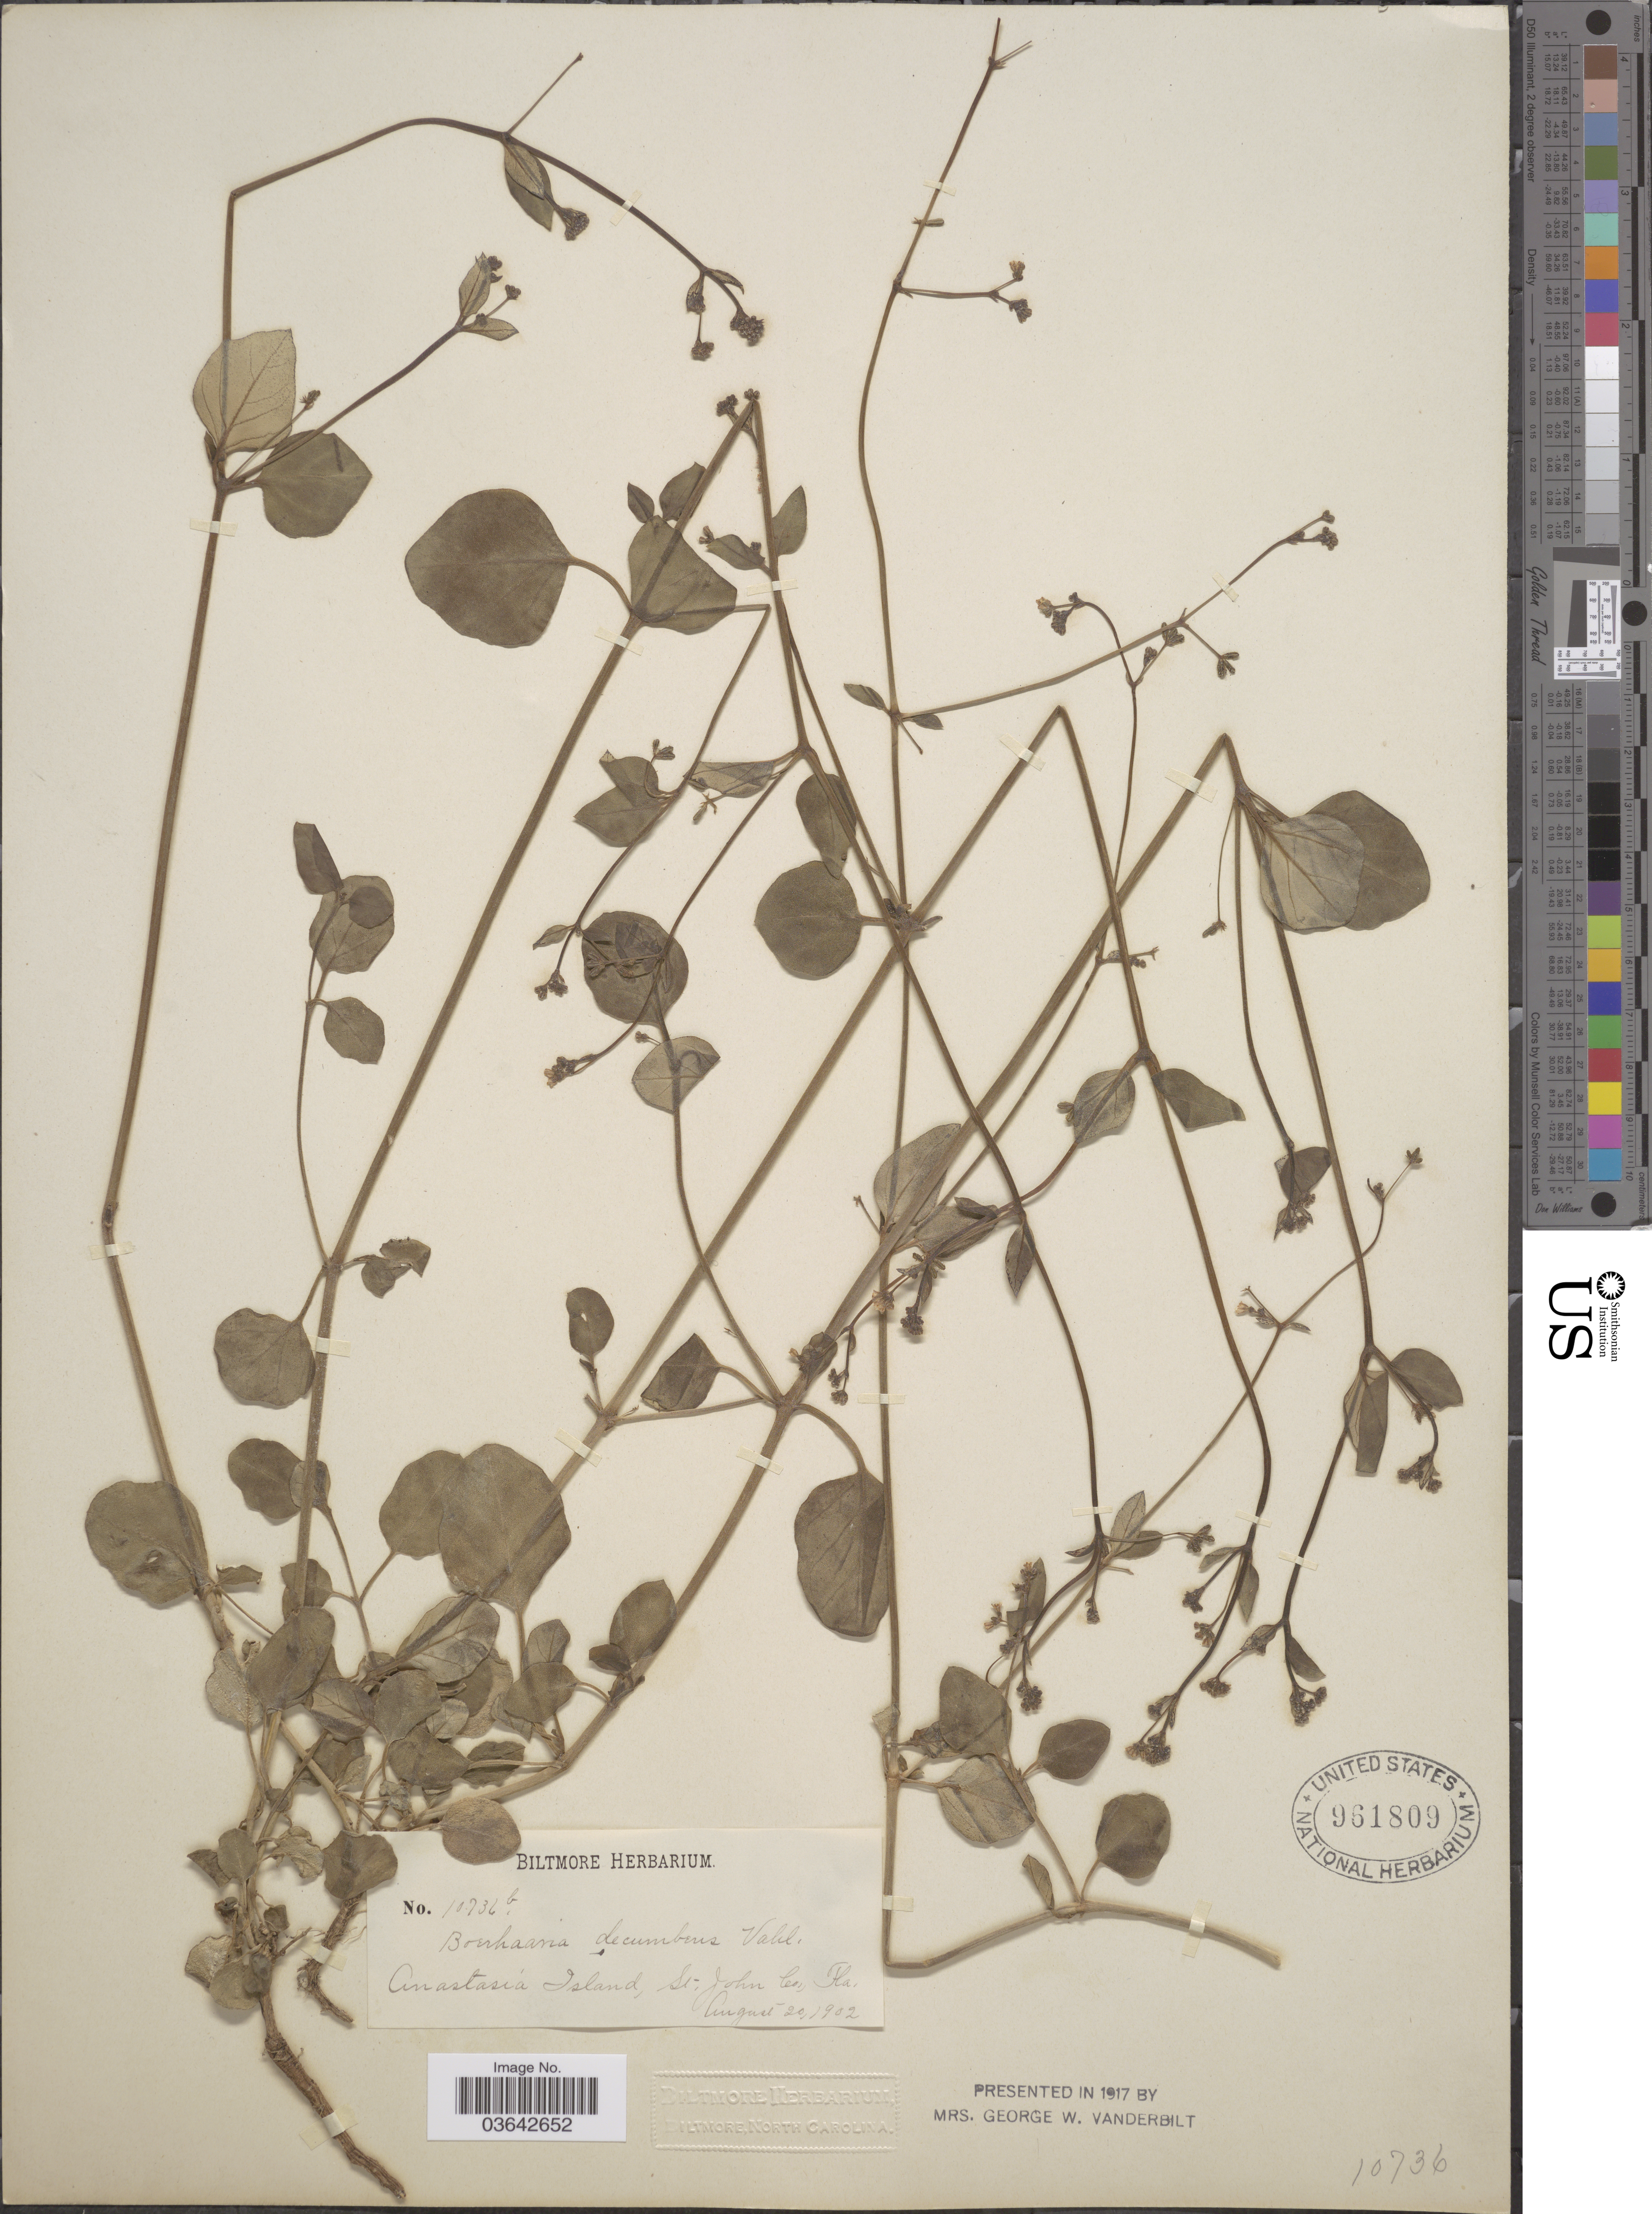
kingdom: Plantae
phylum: Tracheophyta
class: Magnoliopsida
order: Caryophyllales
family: Nyctaginaceae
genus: Boerhavia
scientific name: Boerhavia erecta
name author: L.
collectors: ex herb. Biltmore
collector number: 10736b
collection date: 1902-08-20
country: United States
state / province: Florida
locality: Anastasia Island, St. John Co.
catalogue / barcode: US 961809